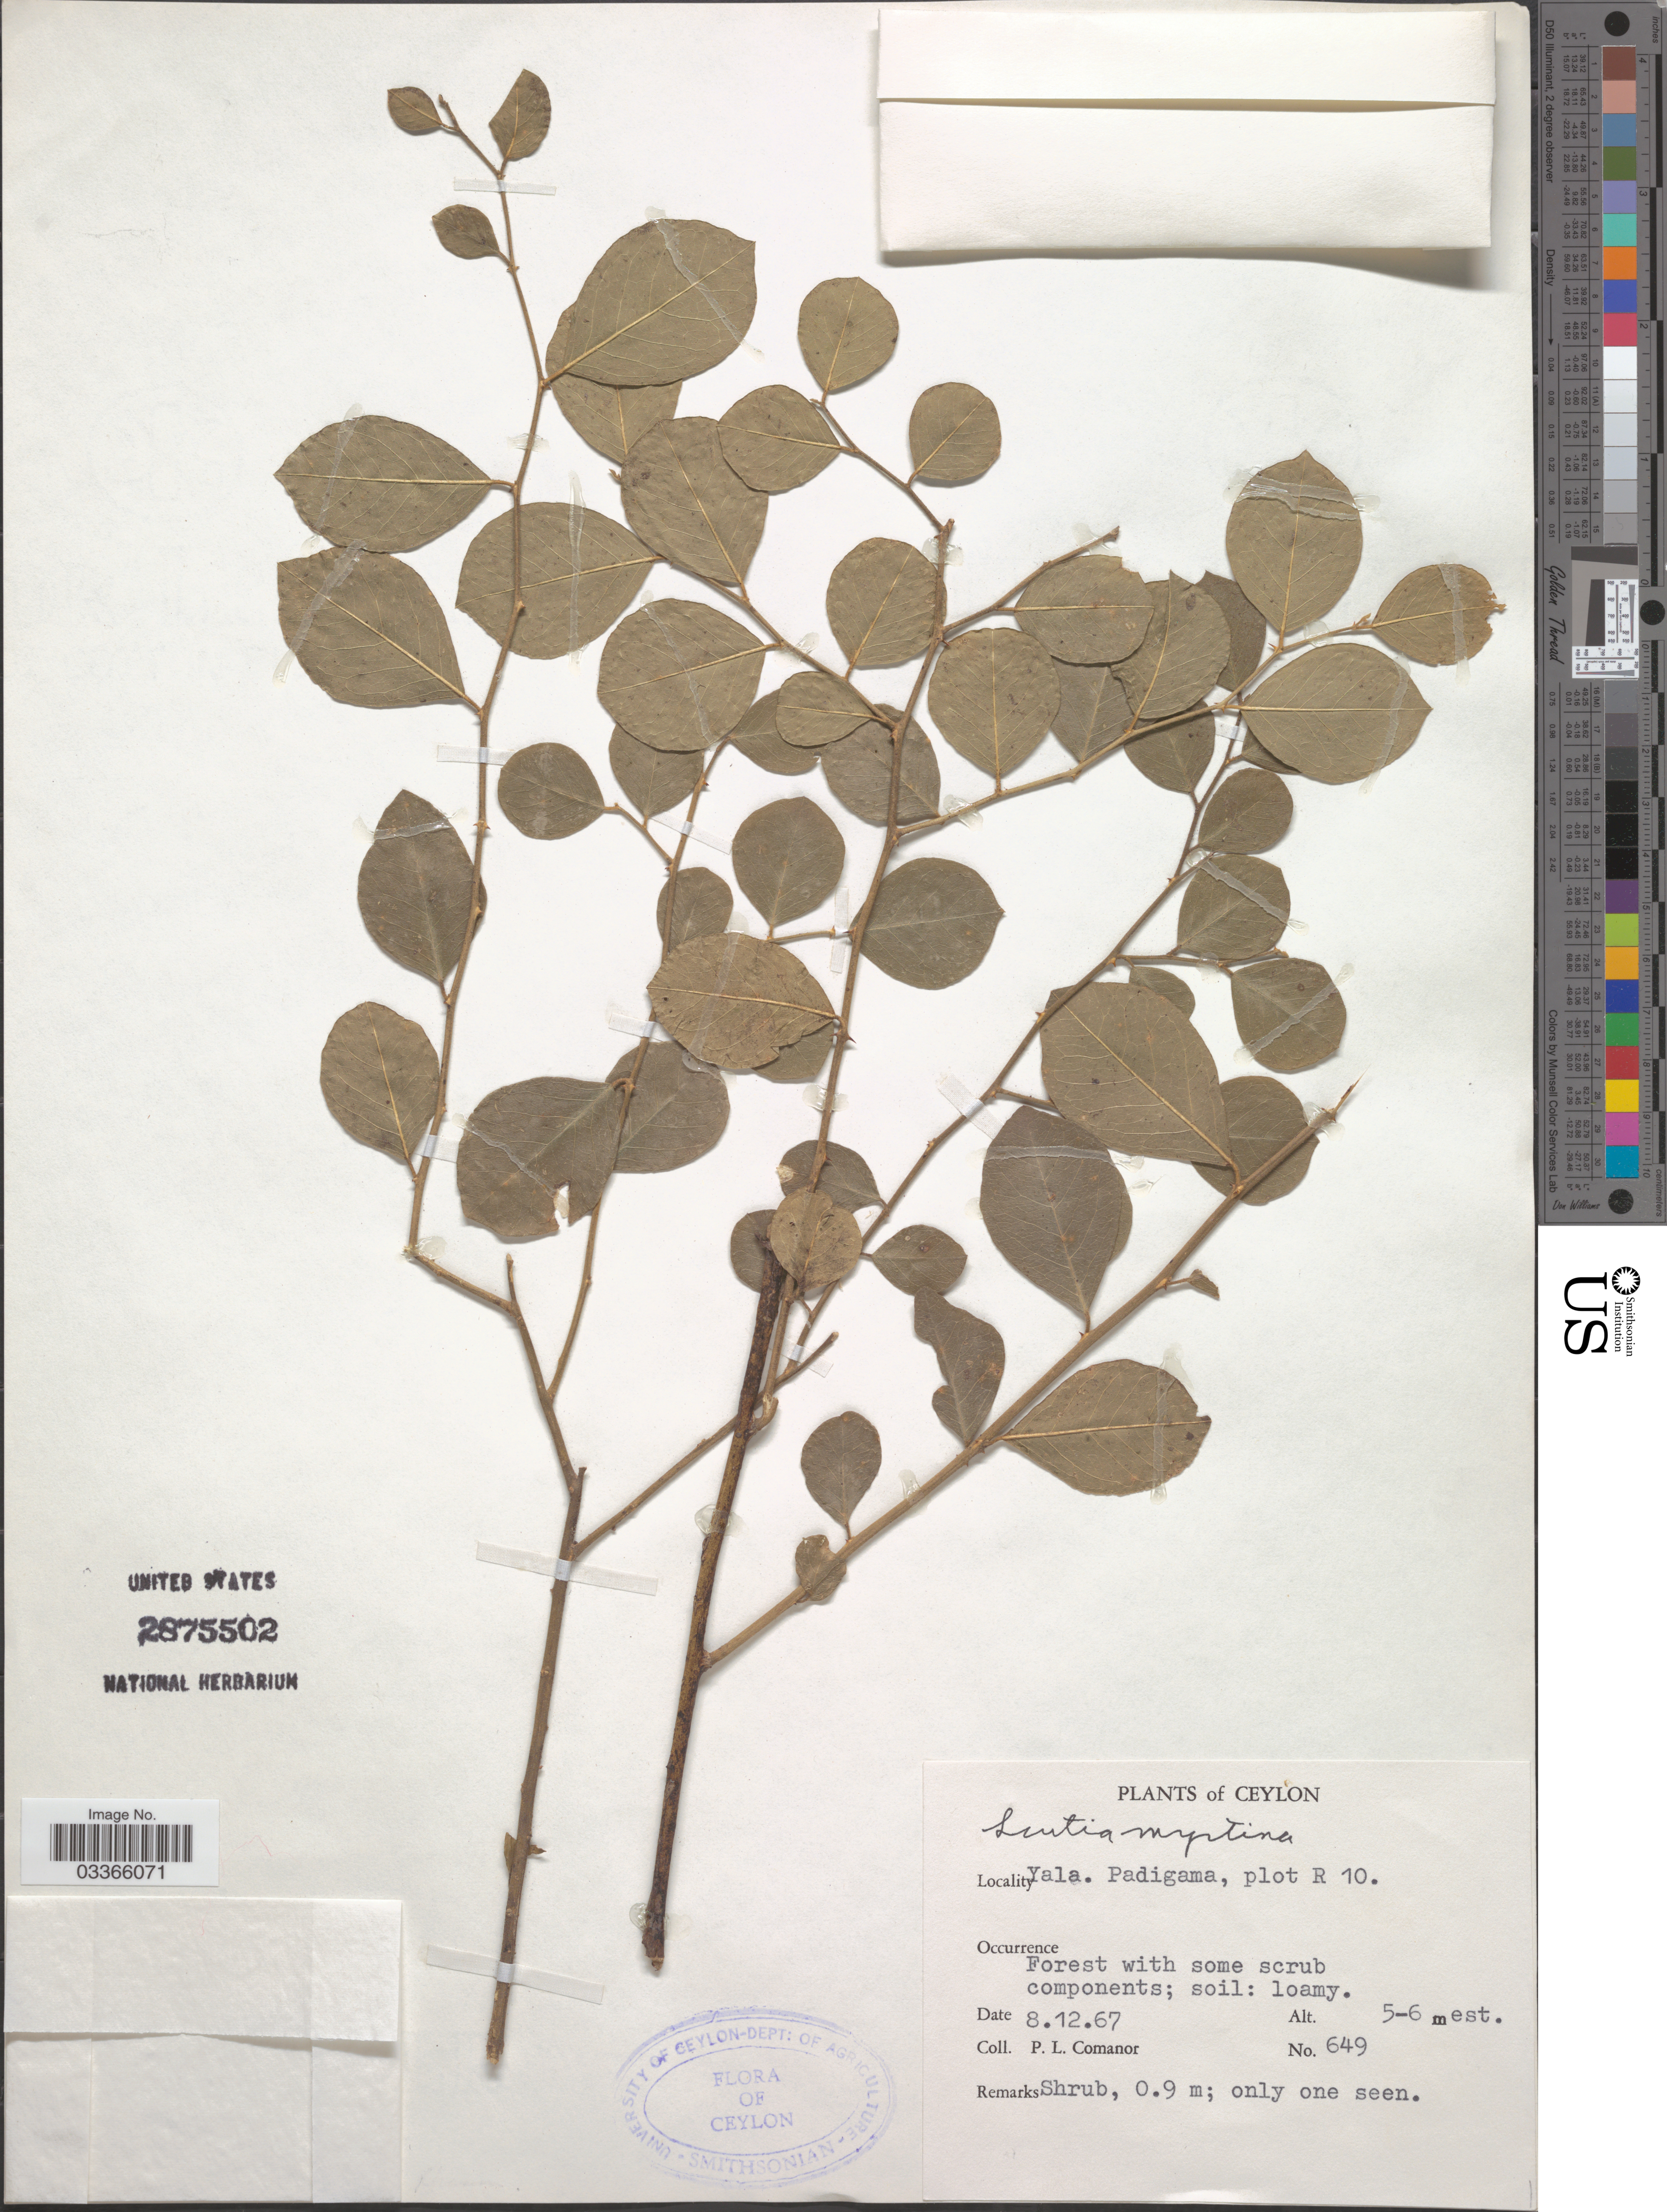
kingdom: Plantae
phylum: Tracheophyta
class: Magnoliopsida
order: Rosales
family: Rhamnaceae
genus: Scutia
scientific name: Scutia myrtina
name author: (Burm. f.) Kurz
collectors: P. Comanor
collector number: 649081267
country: Sri Lanka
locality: Ceylon, Yala. Padigama, plot R 10.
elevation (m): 5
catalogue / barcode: US 2875502